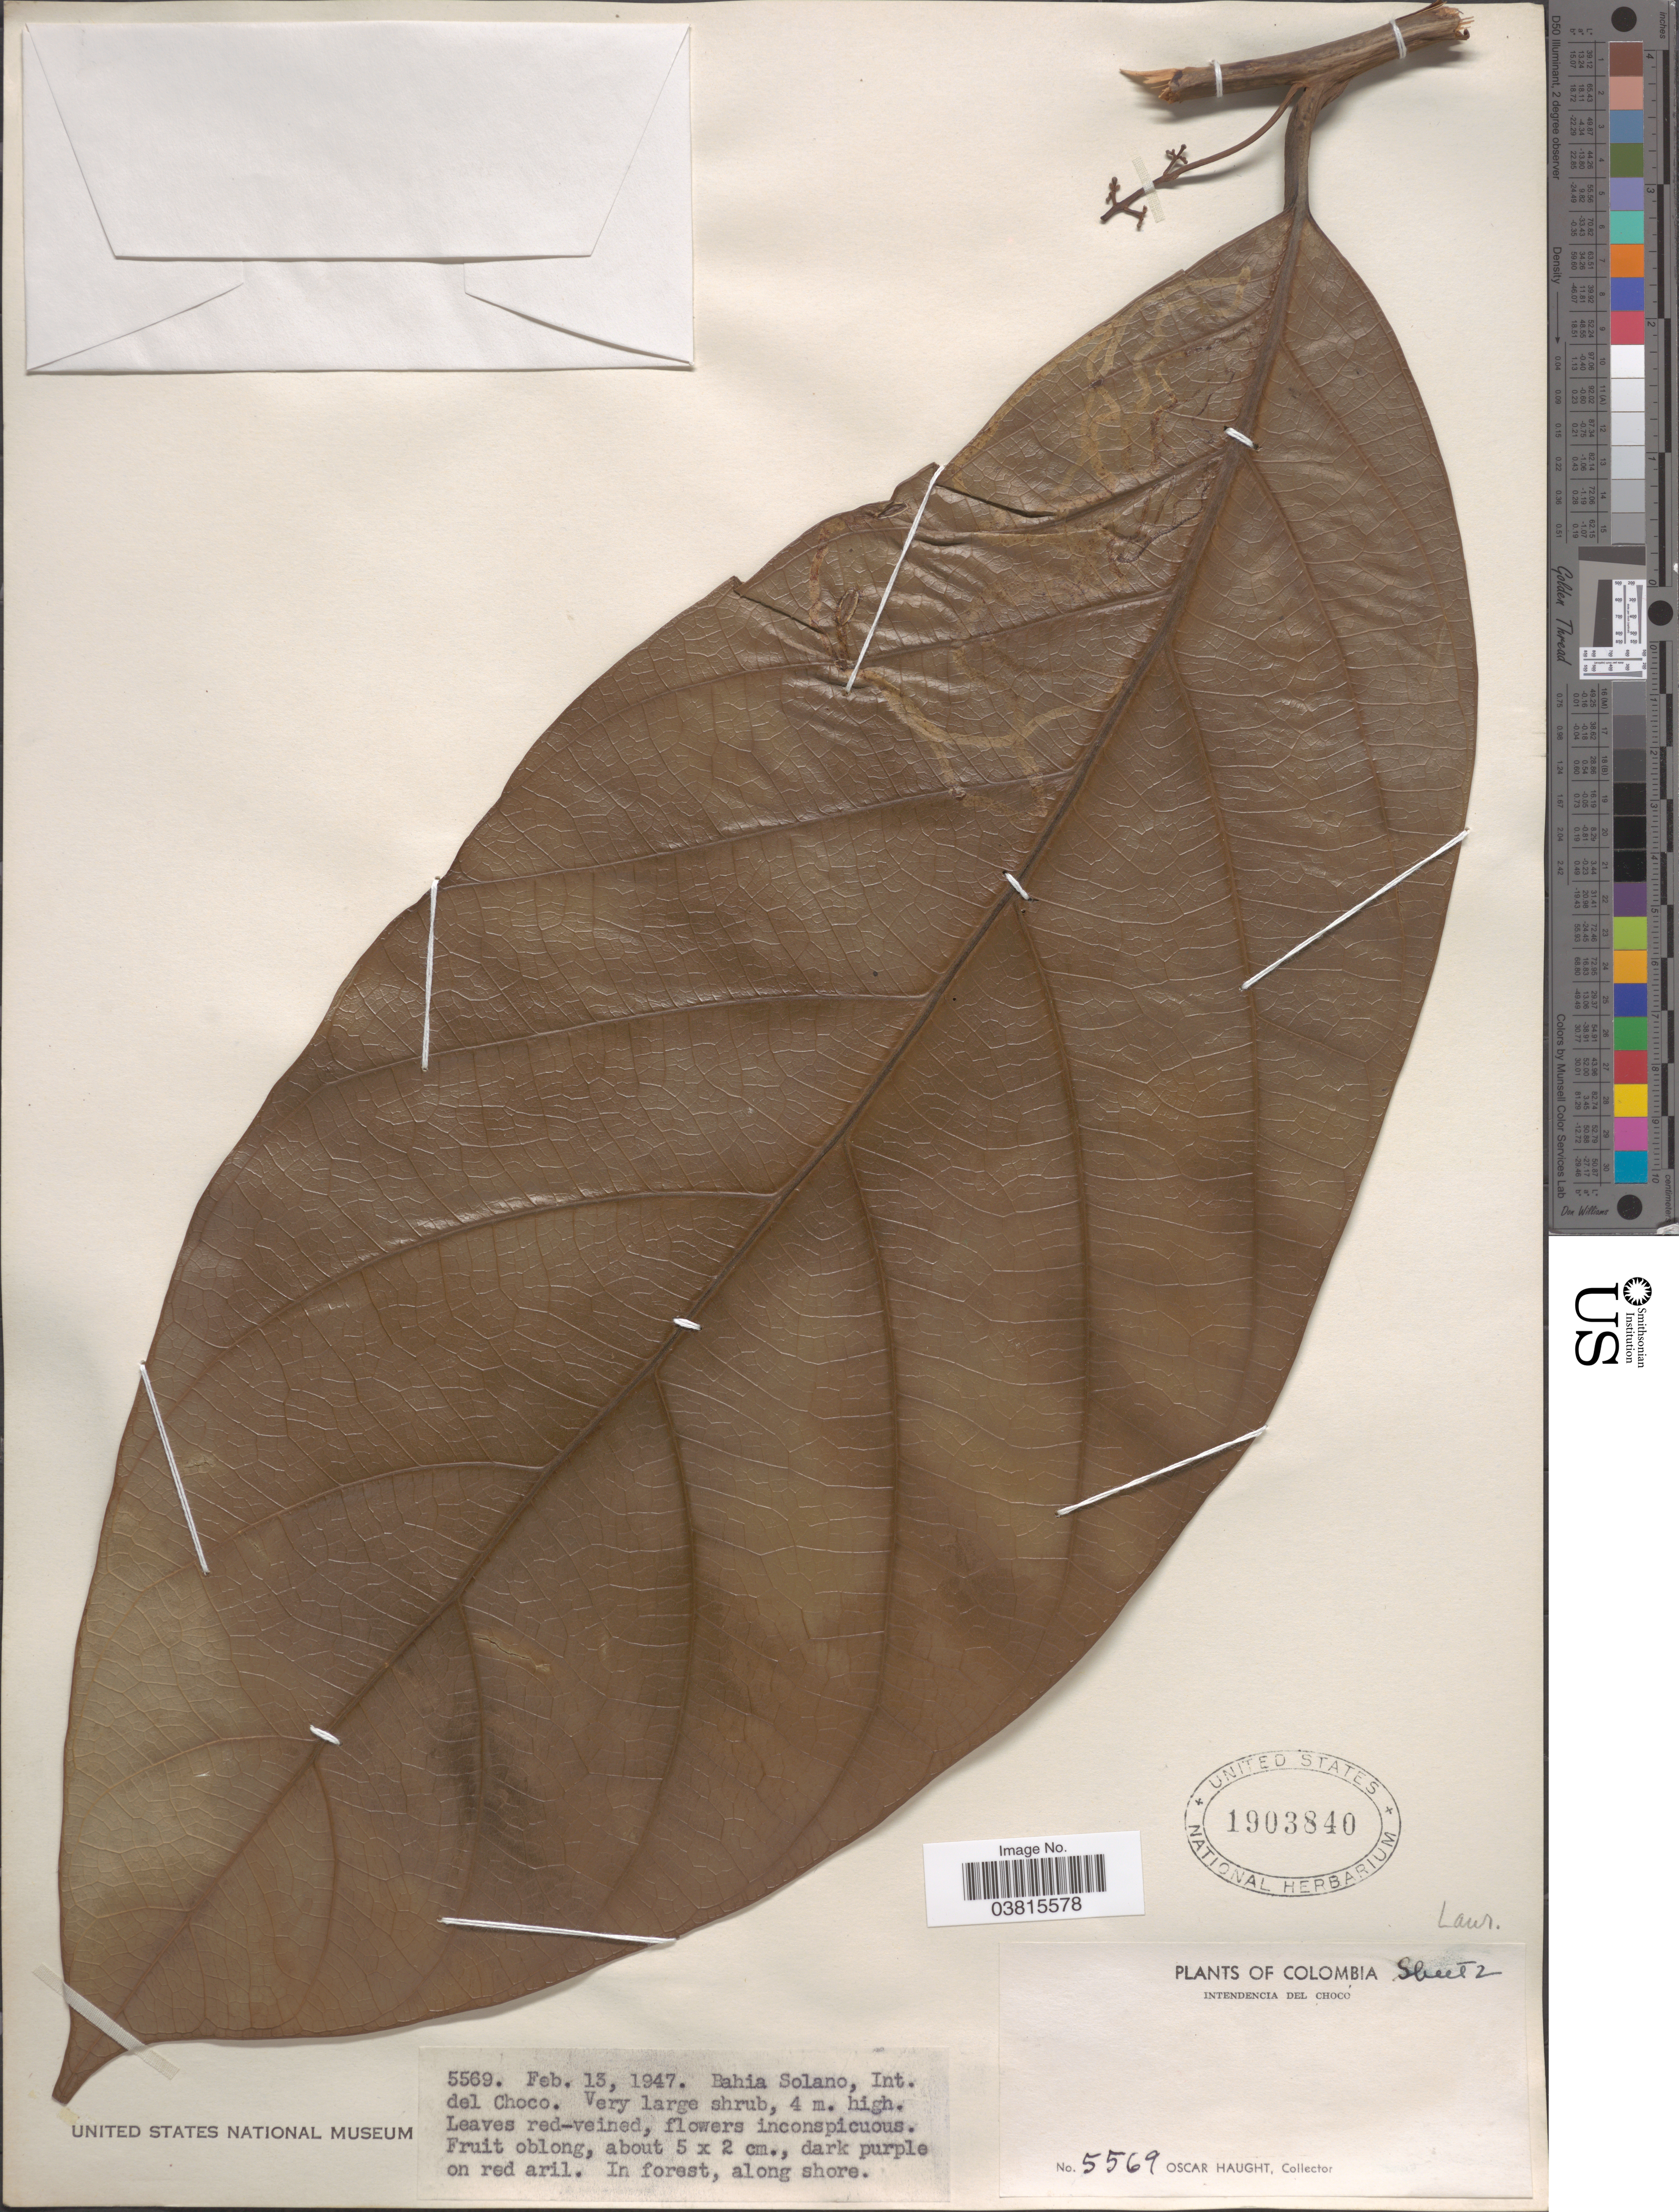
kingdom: Plantae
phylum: Tracheophyta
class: Magnoliopsida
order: Laurales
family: Lauraceae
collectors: O. L. Haught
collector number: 5569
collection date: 1947-02-13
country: Colombia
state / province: Chocó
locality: Intendencia del Chocó. Bahia Solano.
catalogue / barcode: US 1903840